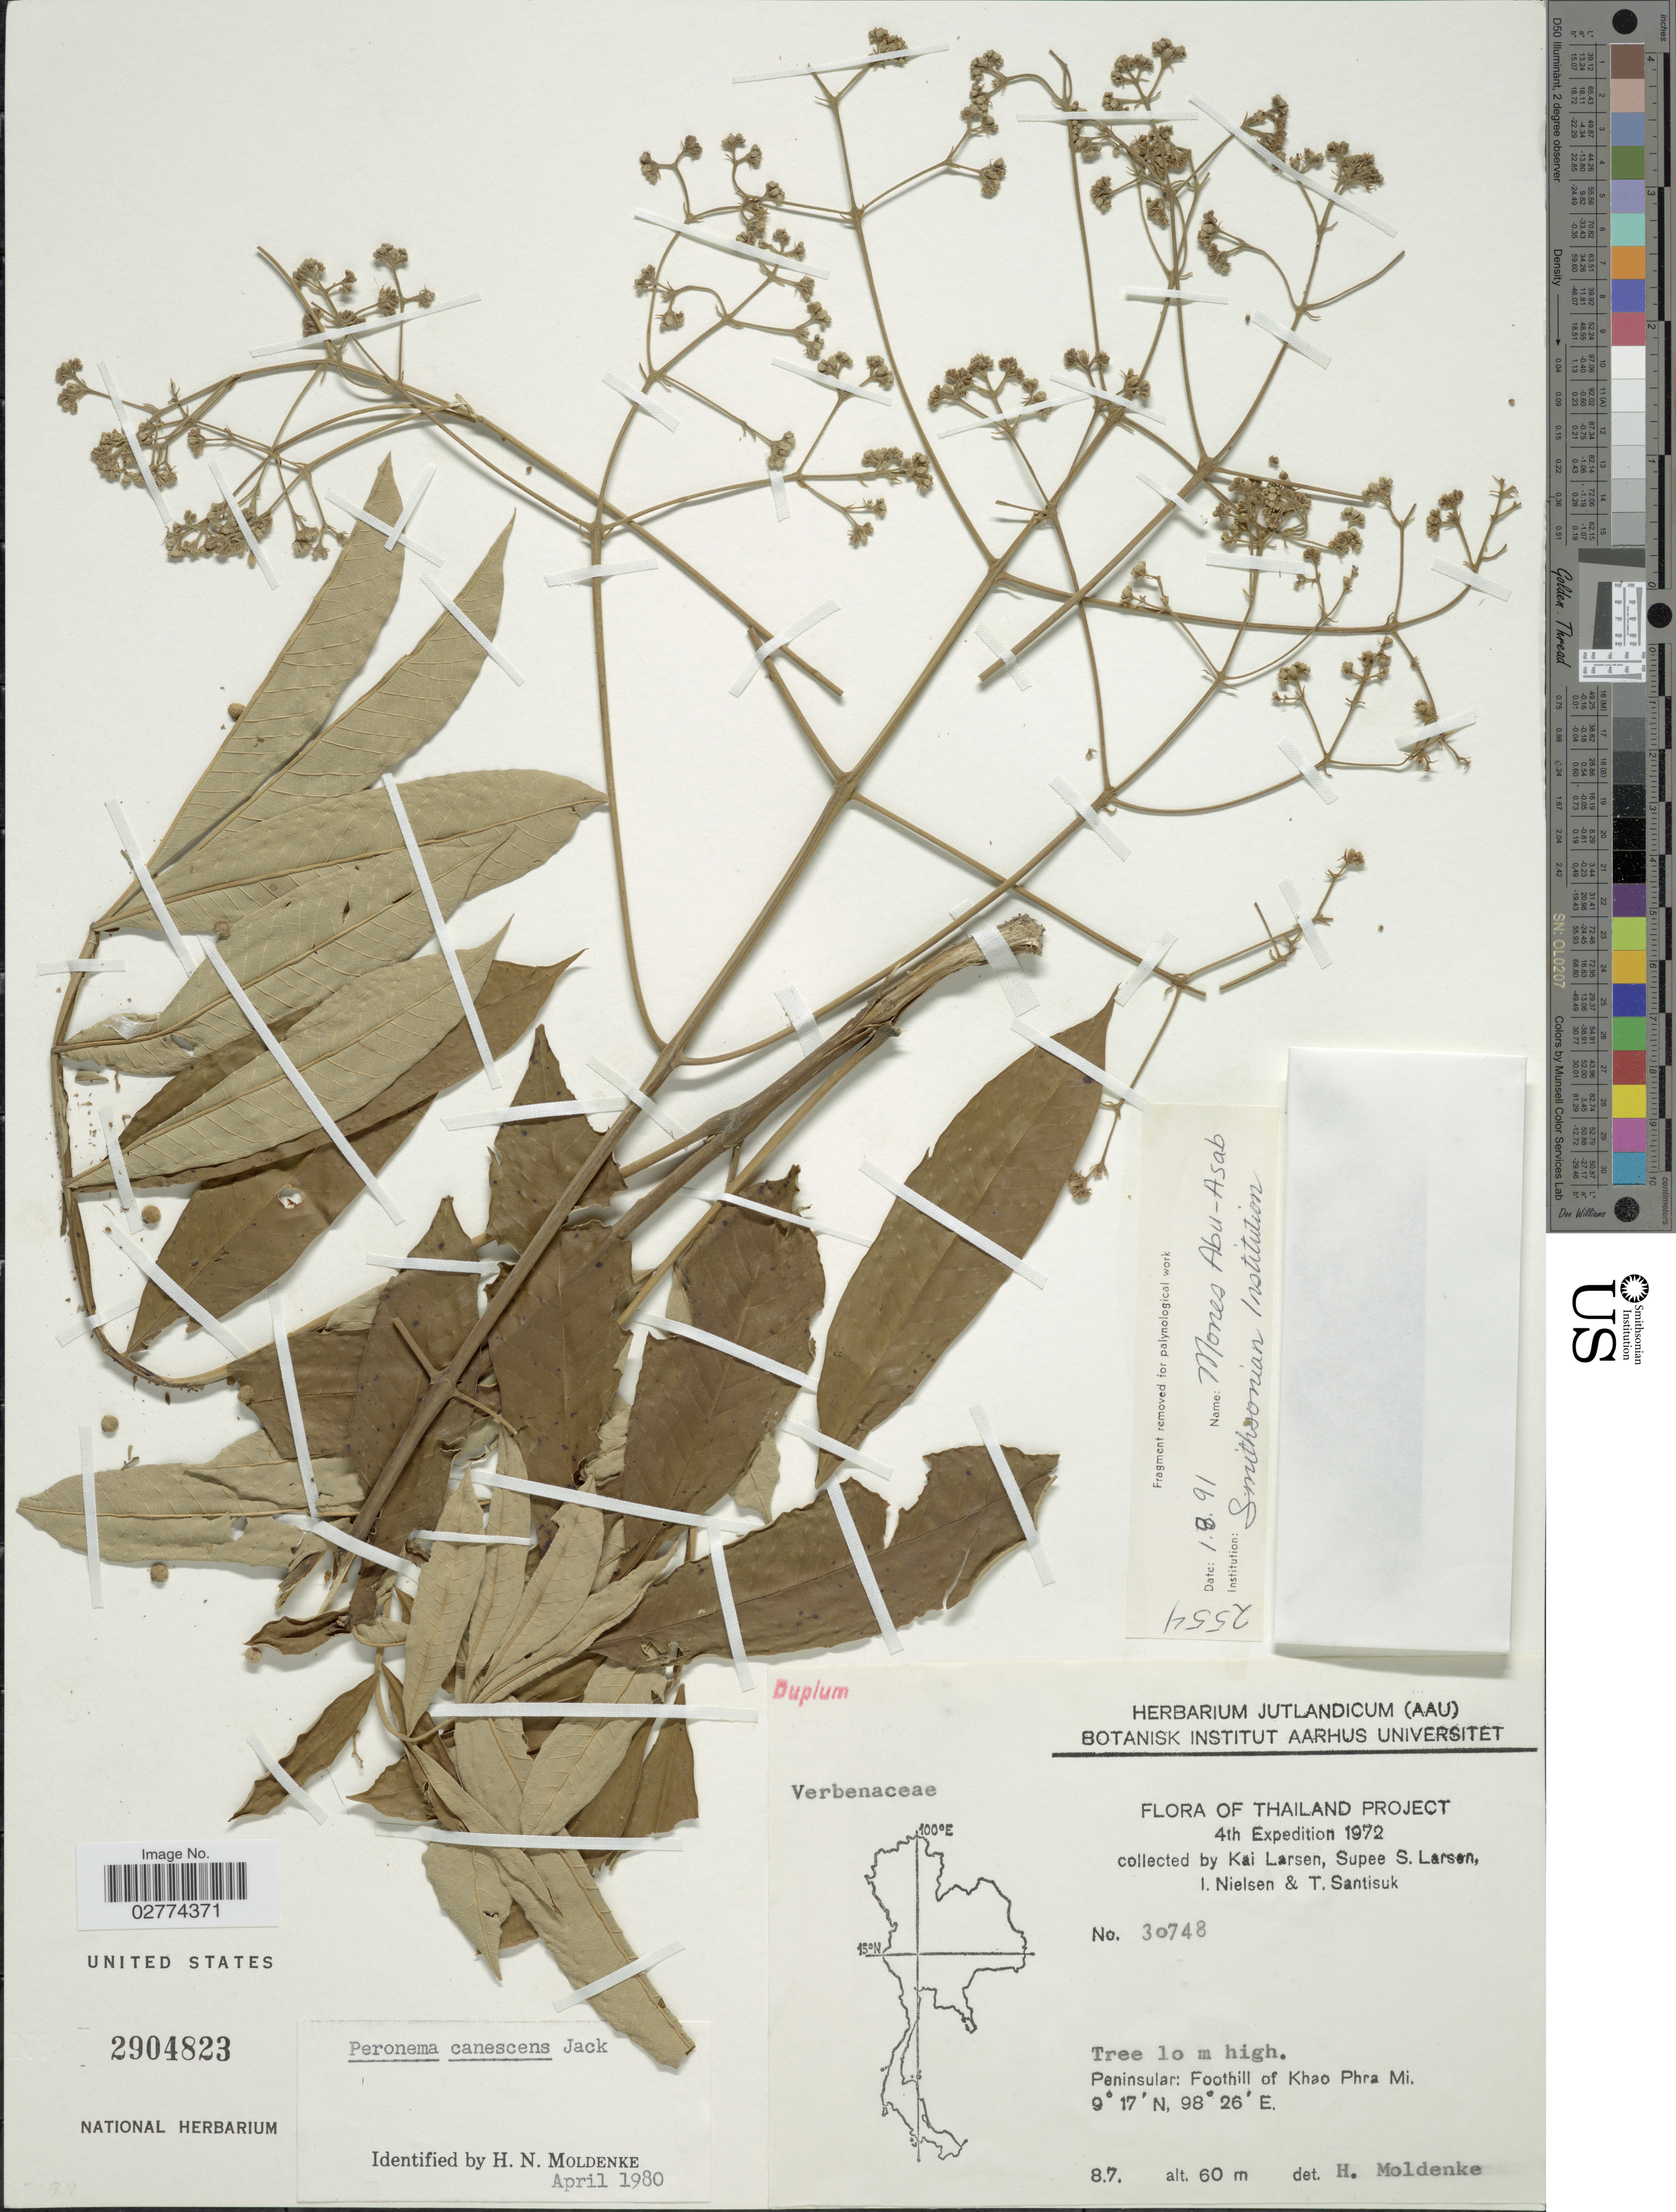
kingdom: Plantae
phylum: Tracheophyta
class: Magnoliopsida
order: Lamiales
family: Lamiaceae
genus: Peronema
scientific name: Peronema canescens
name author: Jack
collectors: K. Larsen, S. Larsen, I. Nielsen & T. Santisuk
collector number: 30748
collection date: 1972-07-08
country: Thailand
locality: Peninsular: Foothill of Khao Phra Mi.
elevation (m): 60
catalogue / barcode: US 2904823